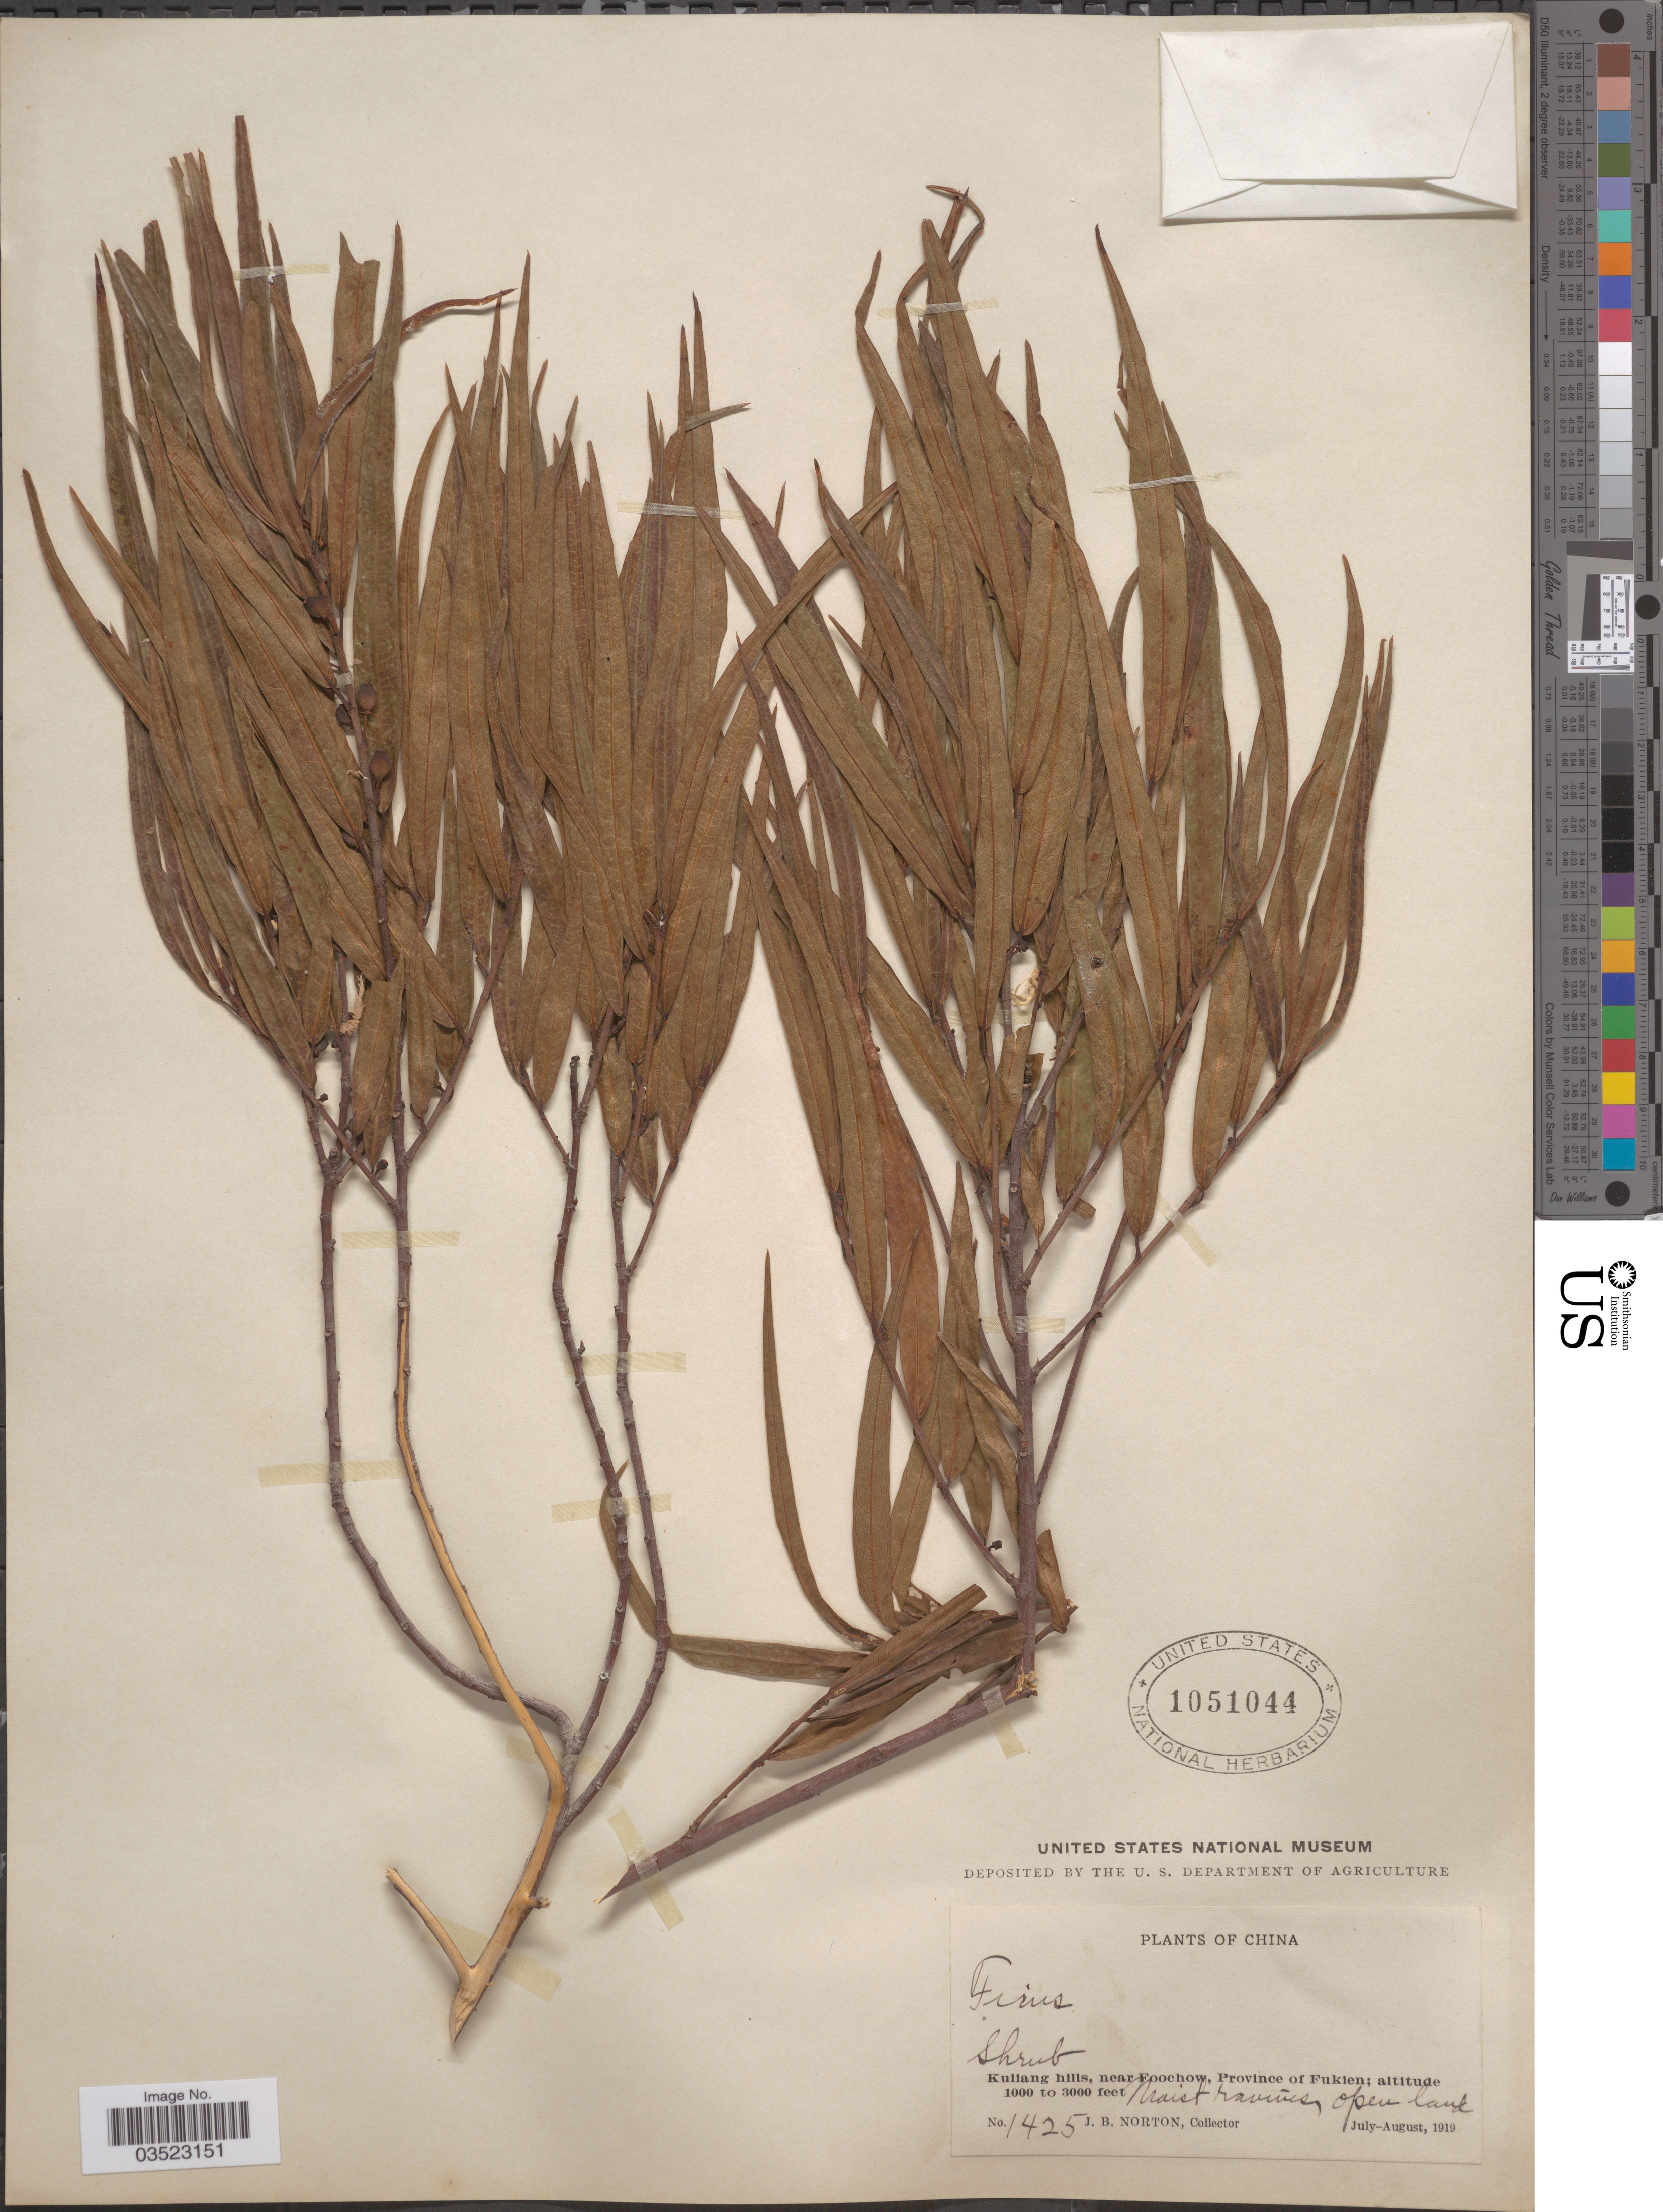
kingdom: Plantae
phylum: Tracheophyta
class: Magnoliopsida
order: Rosales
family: Moraceae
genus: Ficus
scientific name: Ficus sp.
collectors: J. B. Norton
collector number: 1425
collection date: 1919-07/1919-08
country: China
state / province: Fujian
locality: Kuliang hills, near Foochow, Province of Fukien.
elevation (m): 305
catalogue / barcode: US 1051044